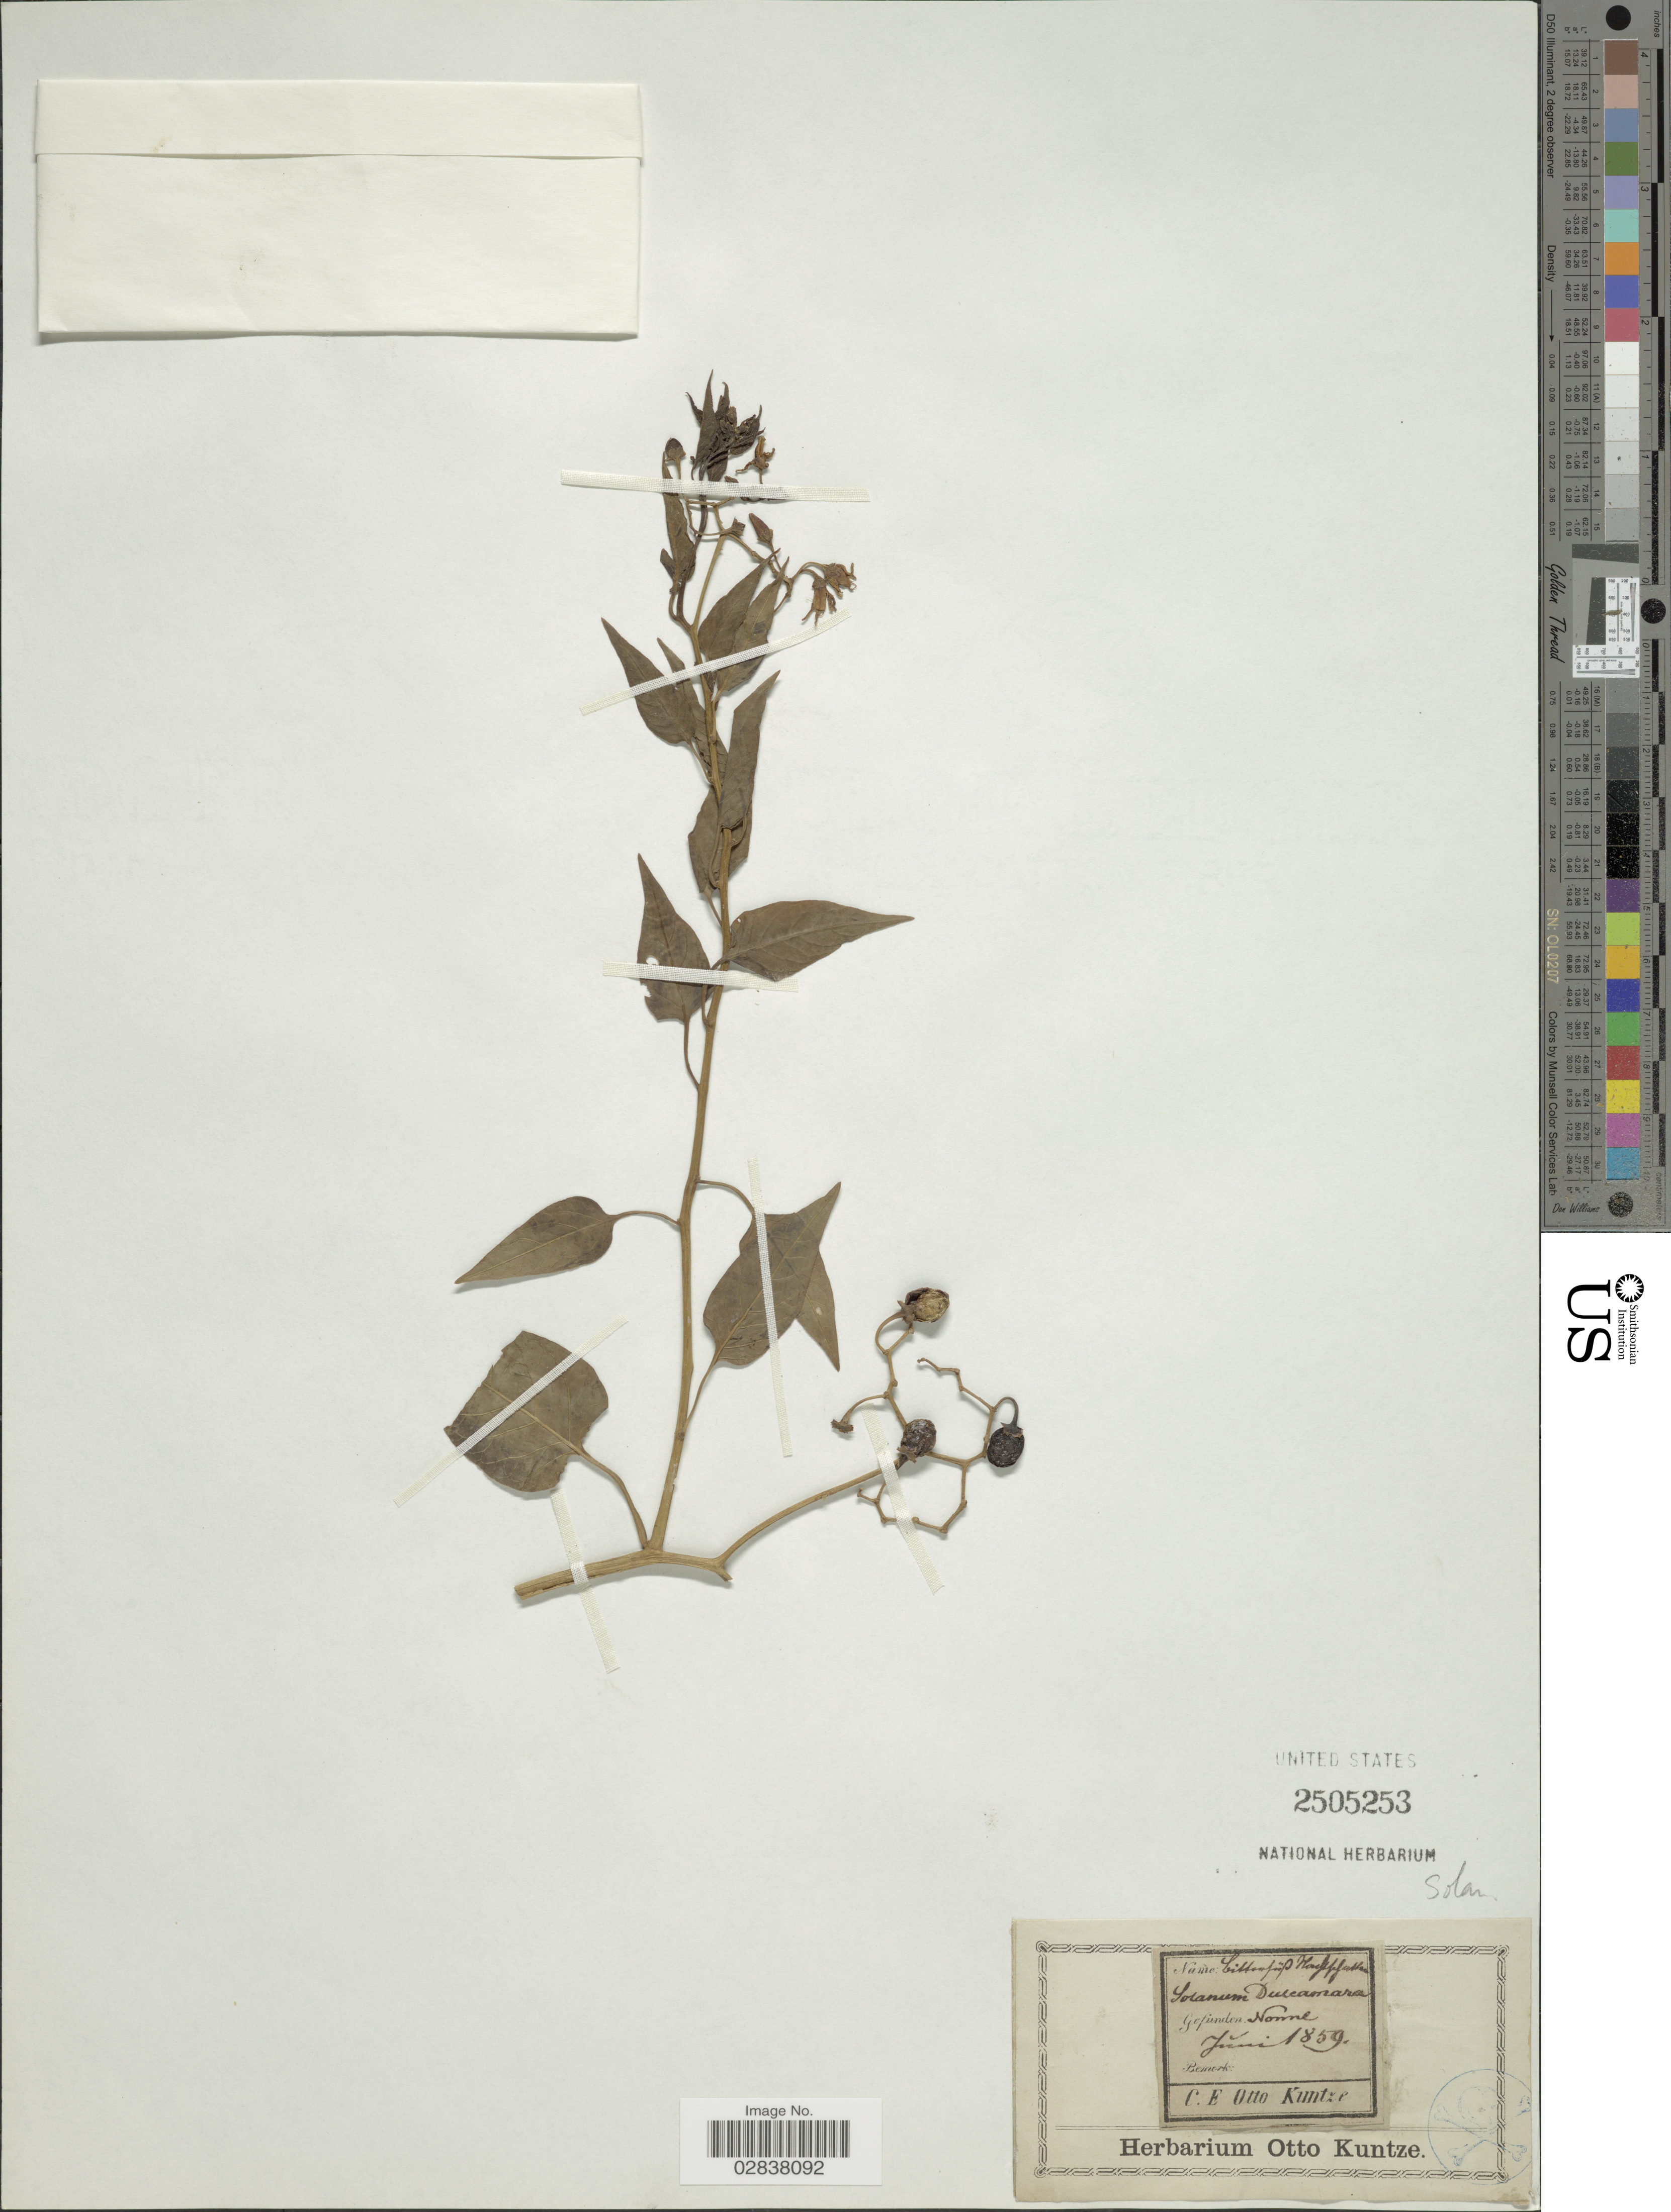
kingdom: Plantae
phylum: Tracheophyta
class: Magnoliopsida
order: Solanales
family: Solanaceae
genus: Solanum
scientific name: Solanum dulcamara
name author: L.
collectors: C.E.O. Kuntze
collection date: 1859-06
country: Germany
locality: Nonne.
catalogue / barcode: US 2505253